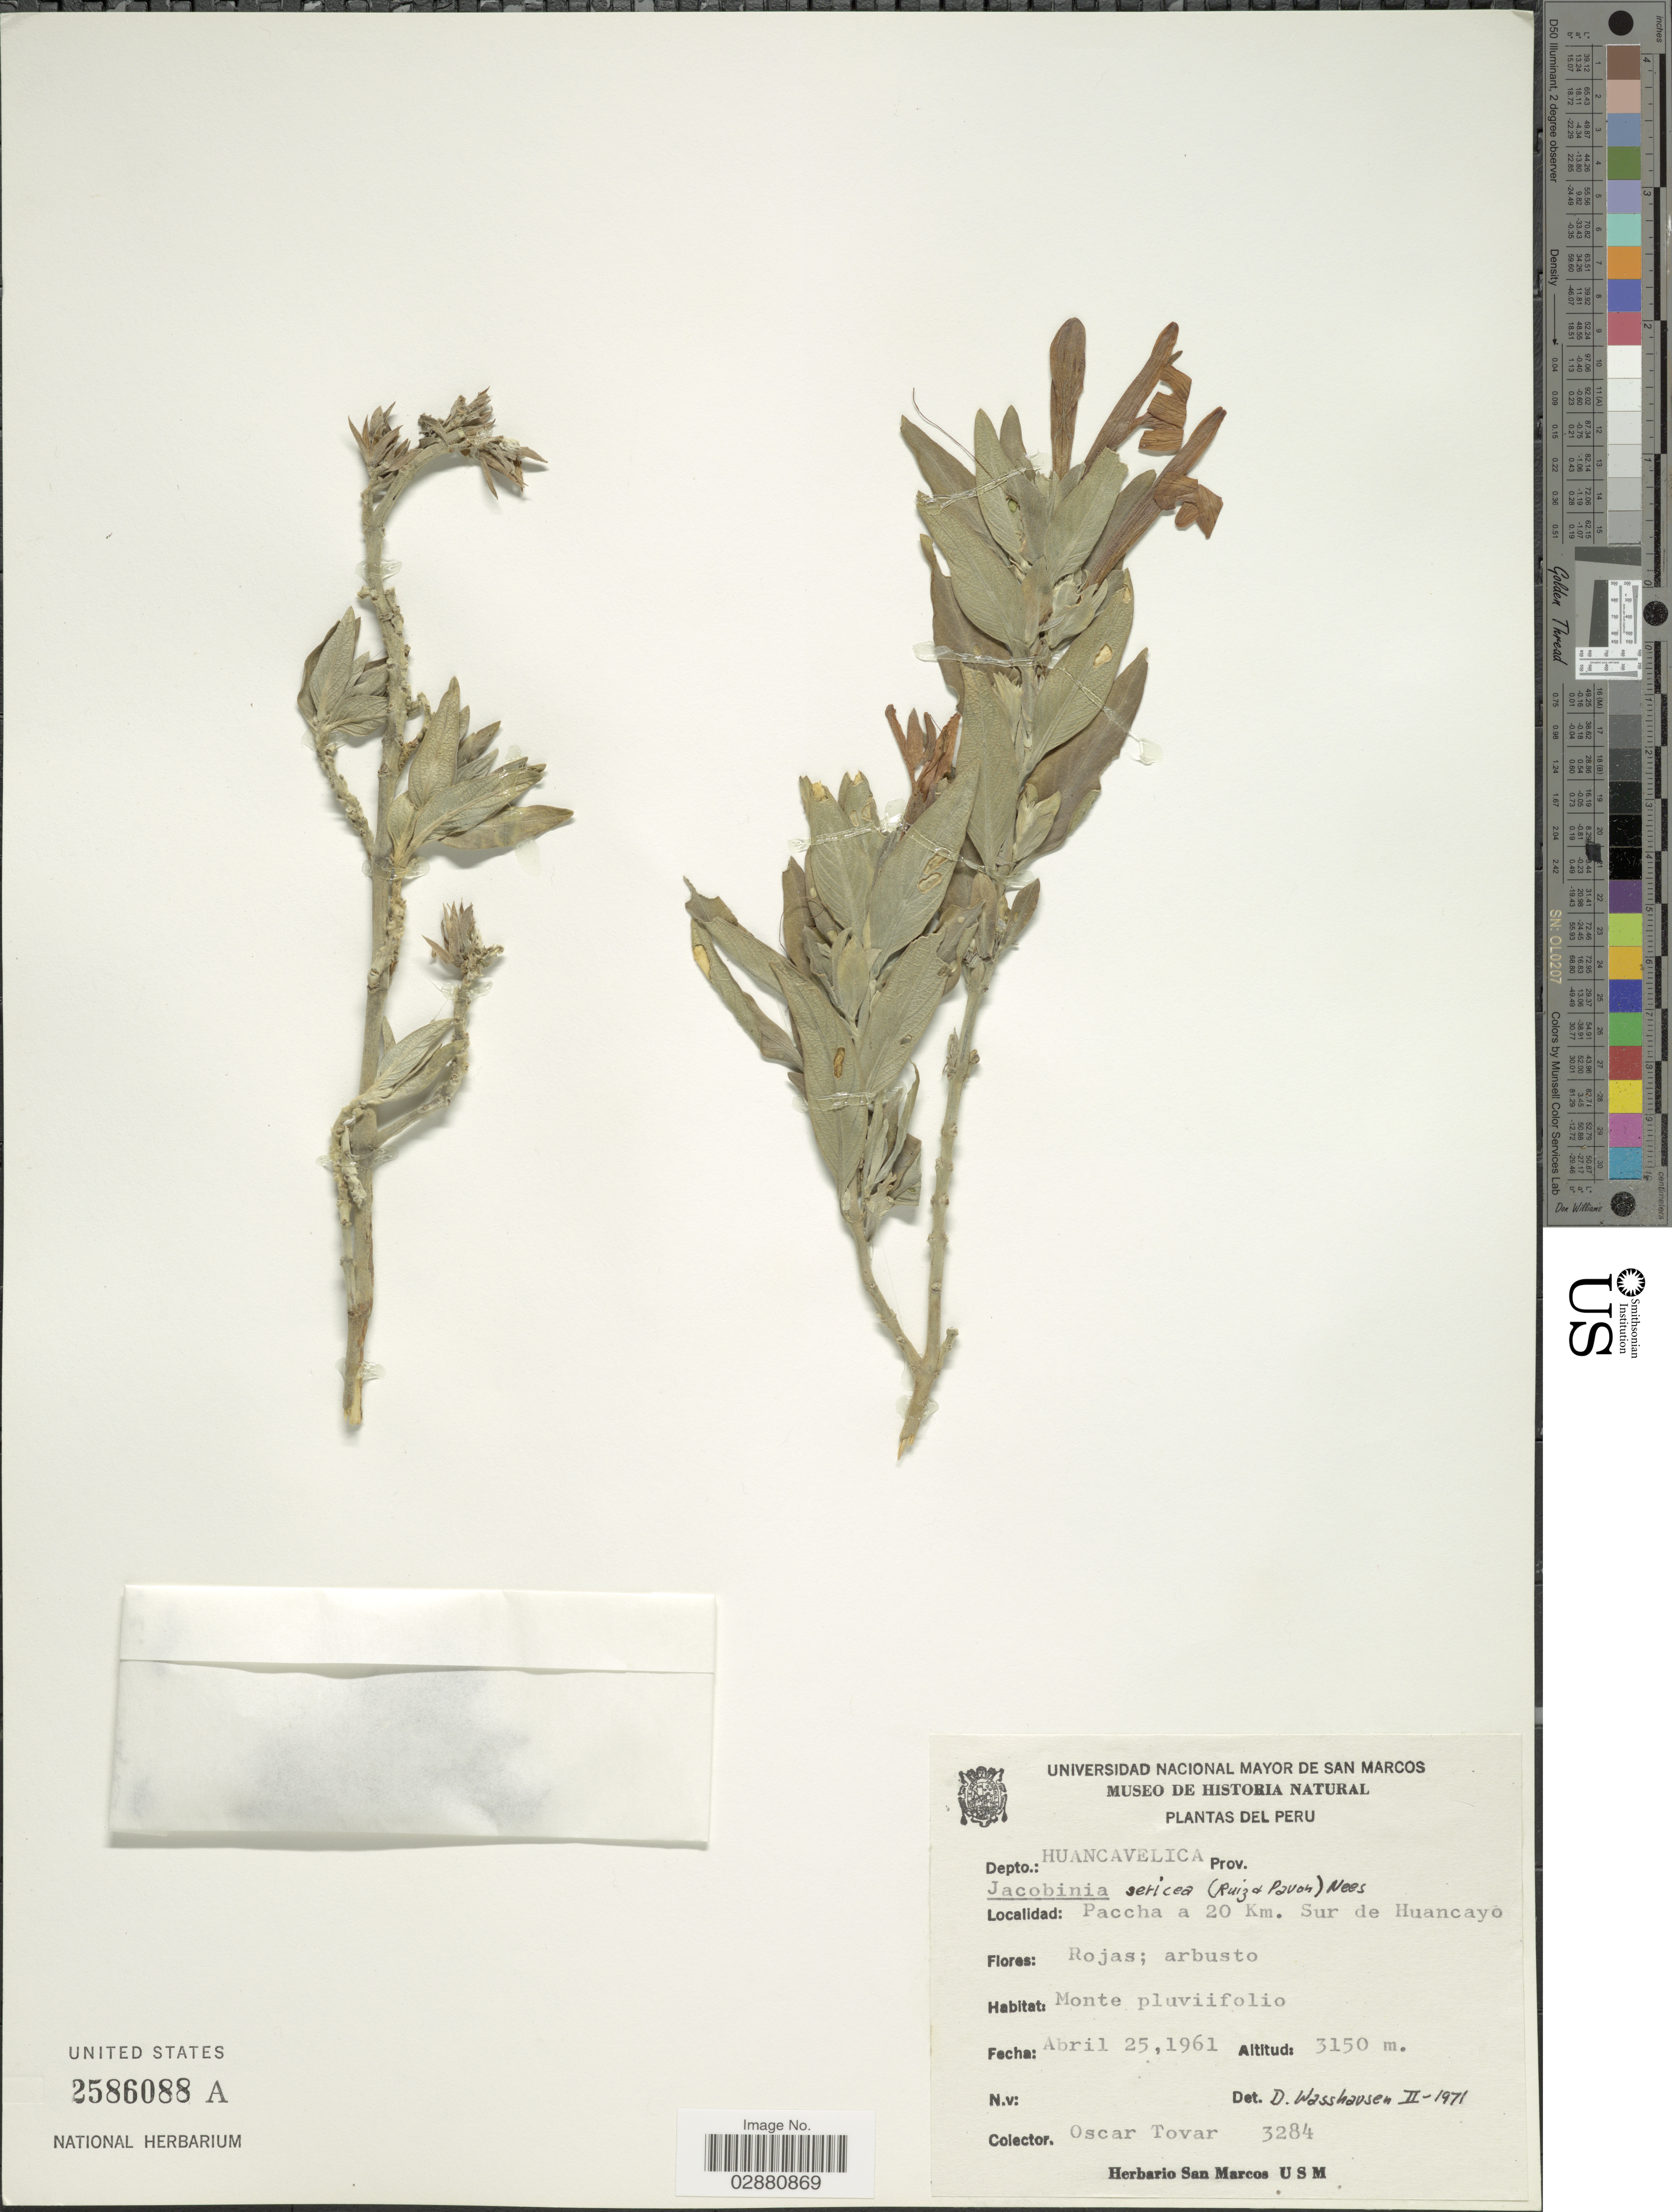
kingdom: Plantae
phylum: Tracheophyta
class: Magnoliopsida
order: Lamiales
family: Acanthaceae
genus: Justicia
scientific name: Justicia sericea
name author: Ruiz & Pav.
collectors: Ó. Tovar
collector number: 3284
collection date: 1961-04-25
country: Peru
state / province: Huancavelica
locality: Depto.: Huancavelica. Paccha a 20 Km. Sur de Huancayo.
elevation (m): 3150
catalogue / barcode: US 2586088A